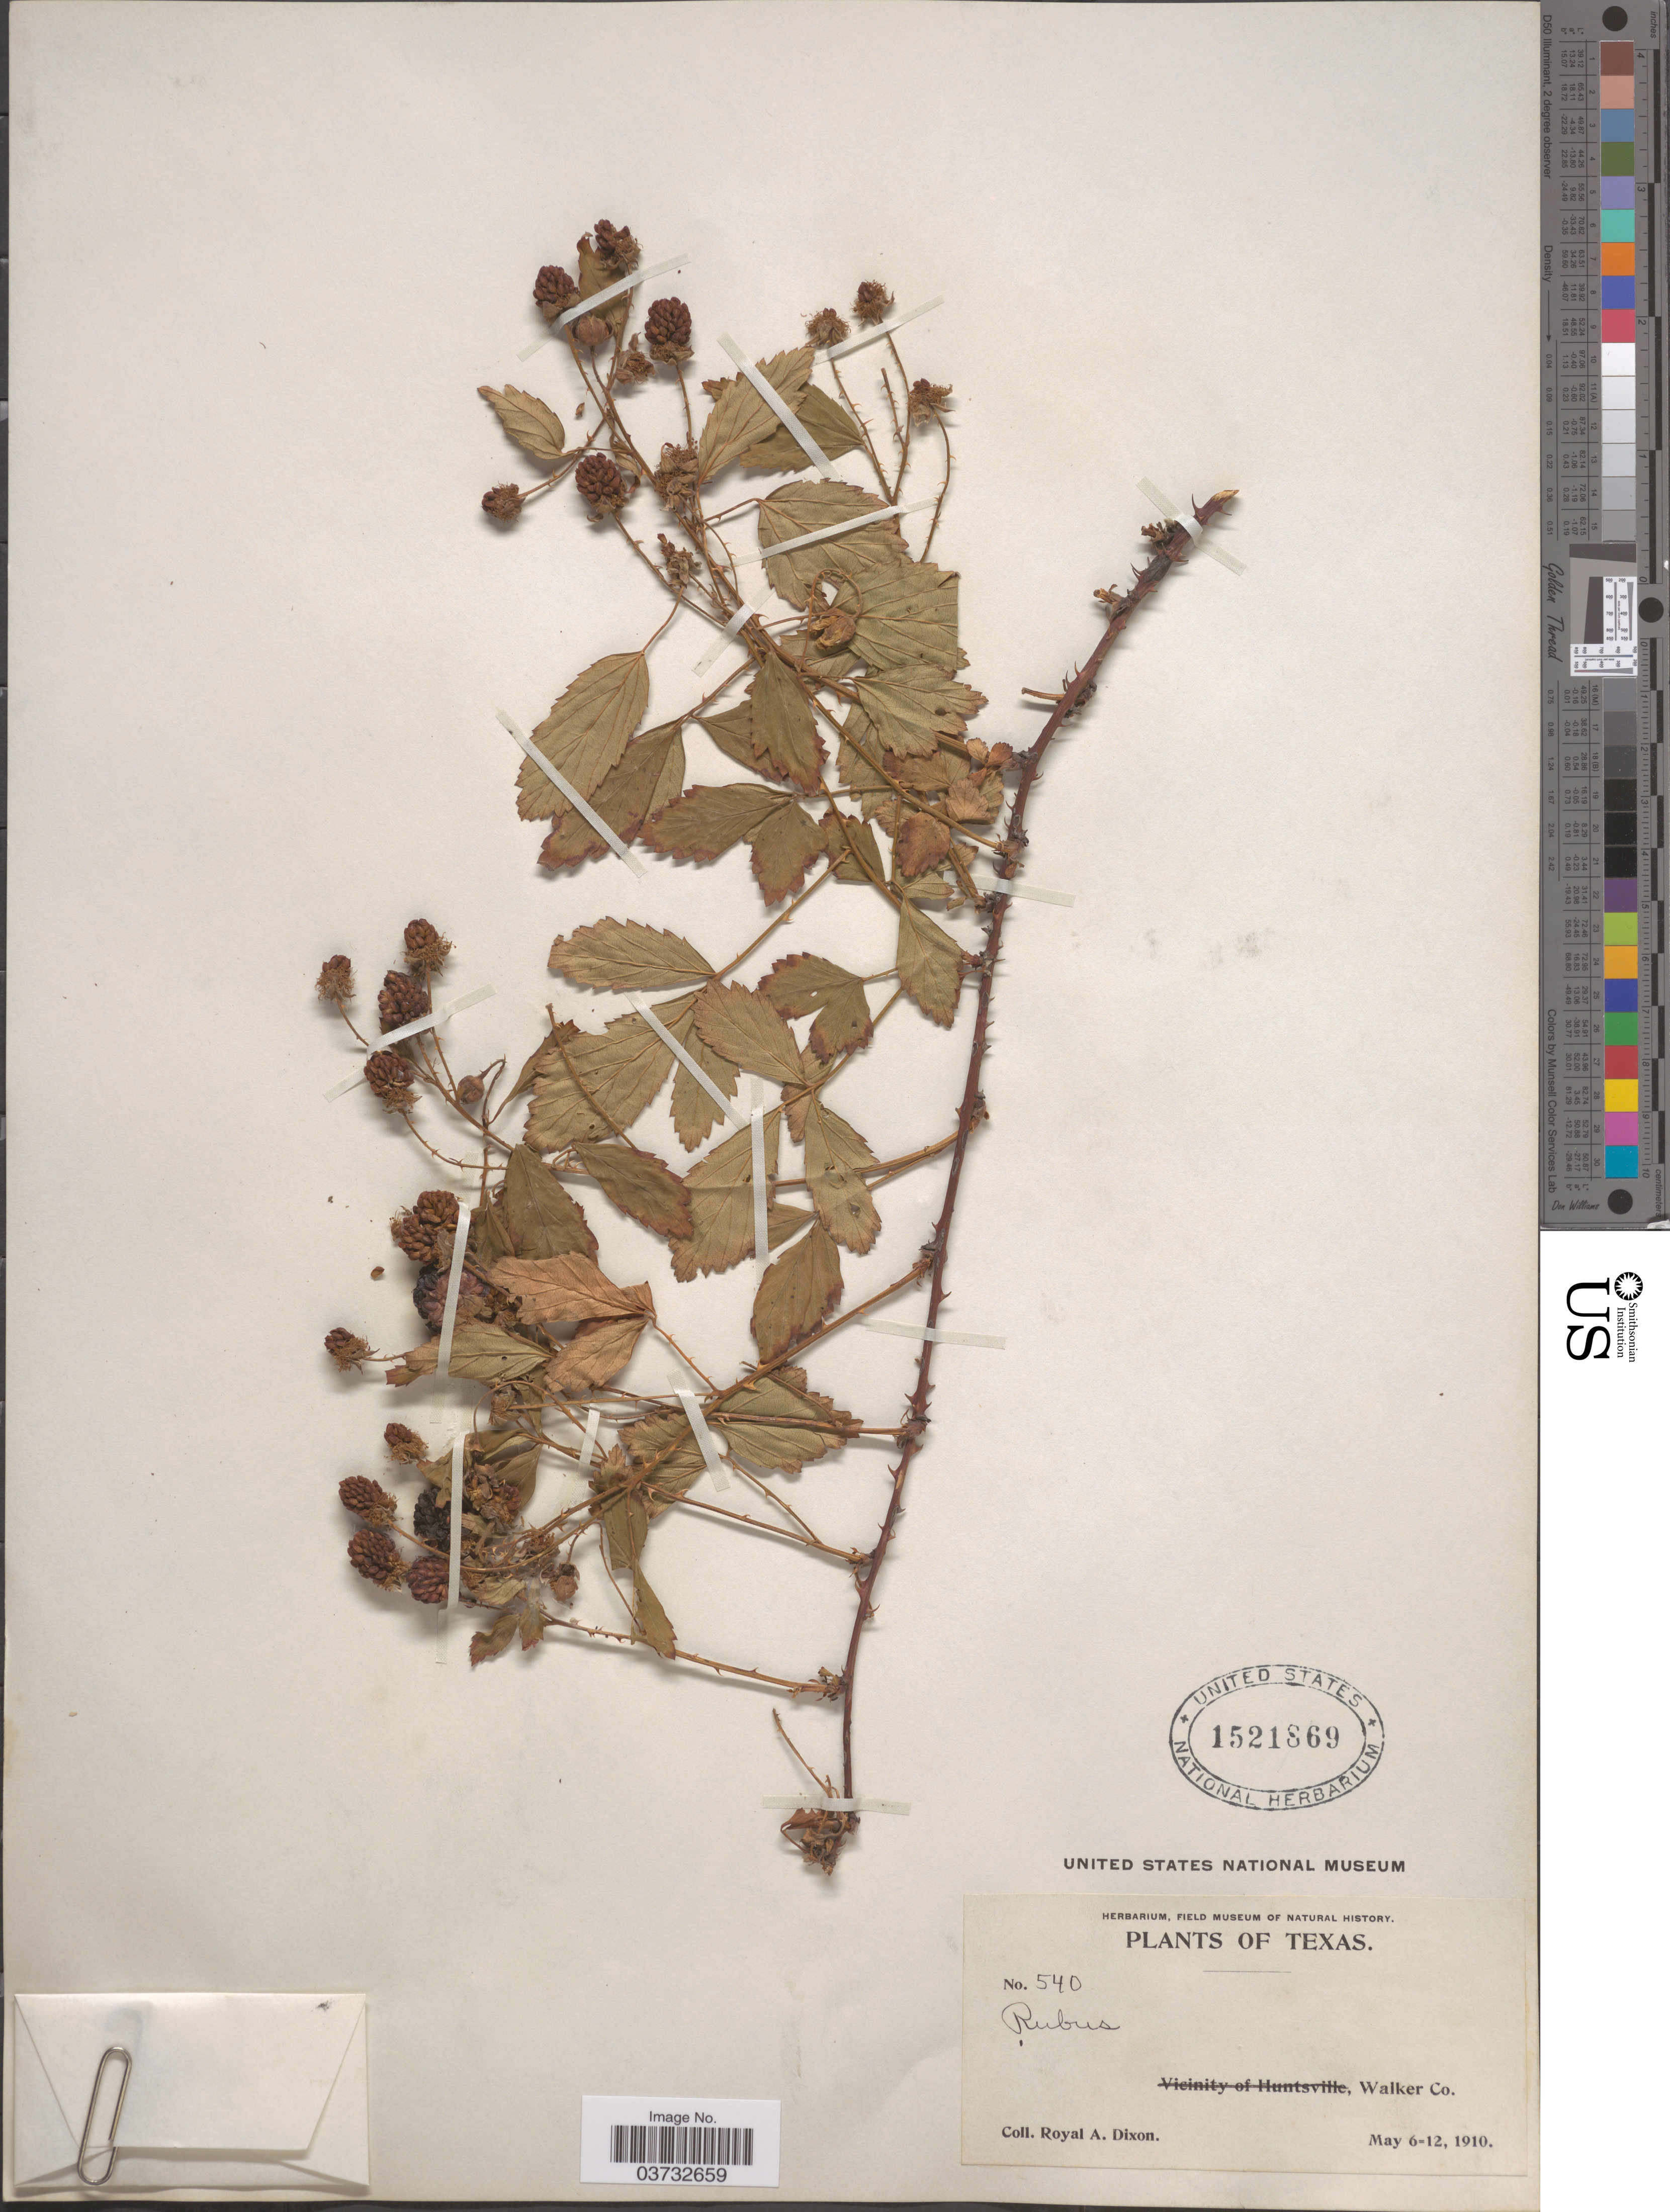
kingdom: Plantae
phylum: Tracheophyta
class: Magnoliopsida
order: Rosales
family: Rosaceae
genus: Rubus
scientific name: Rubus sp.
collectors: R. A. Dixon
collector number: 540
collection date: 1910-05-06/1910-05-12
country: United States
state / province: Texas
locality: Walker Co.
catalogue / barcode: US 1521869